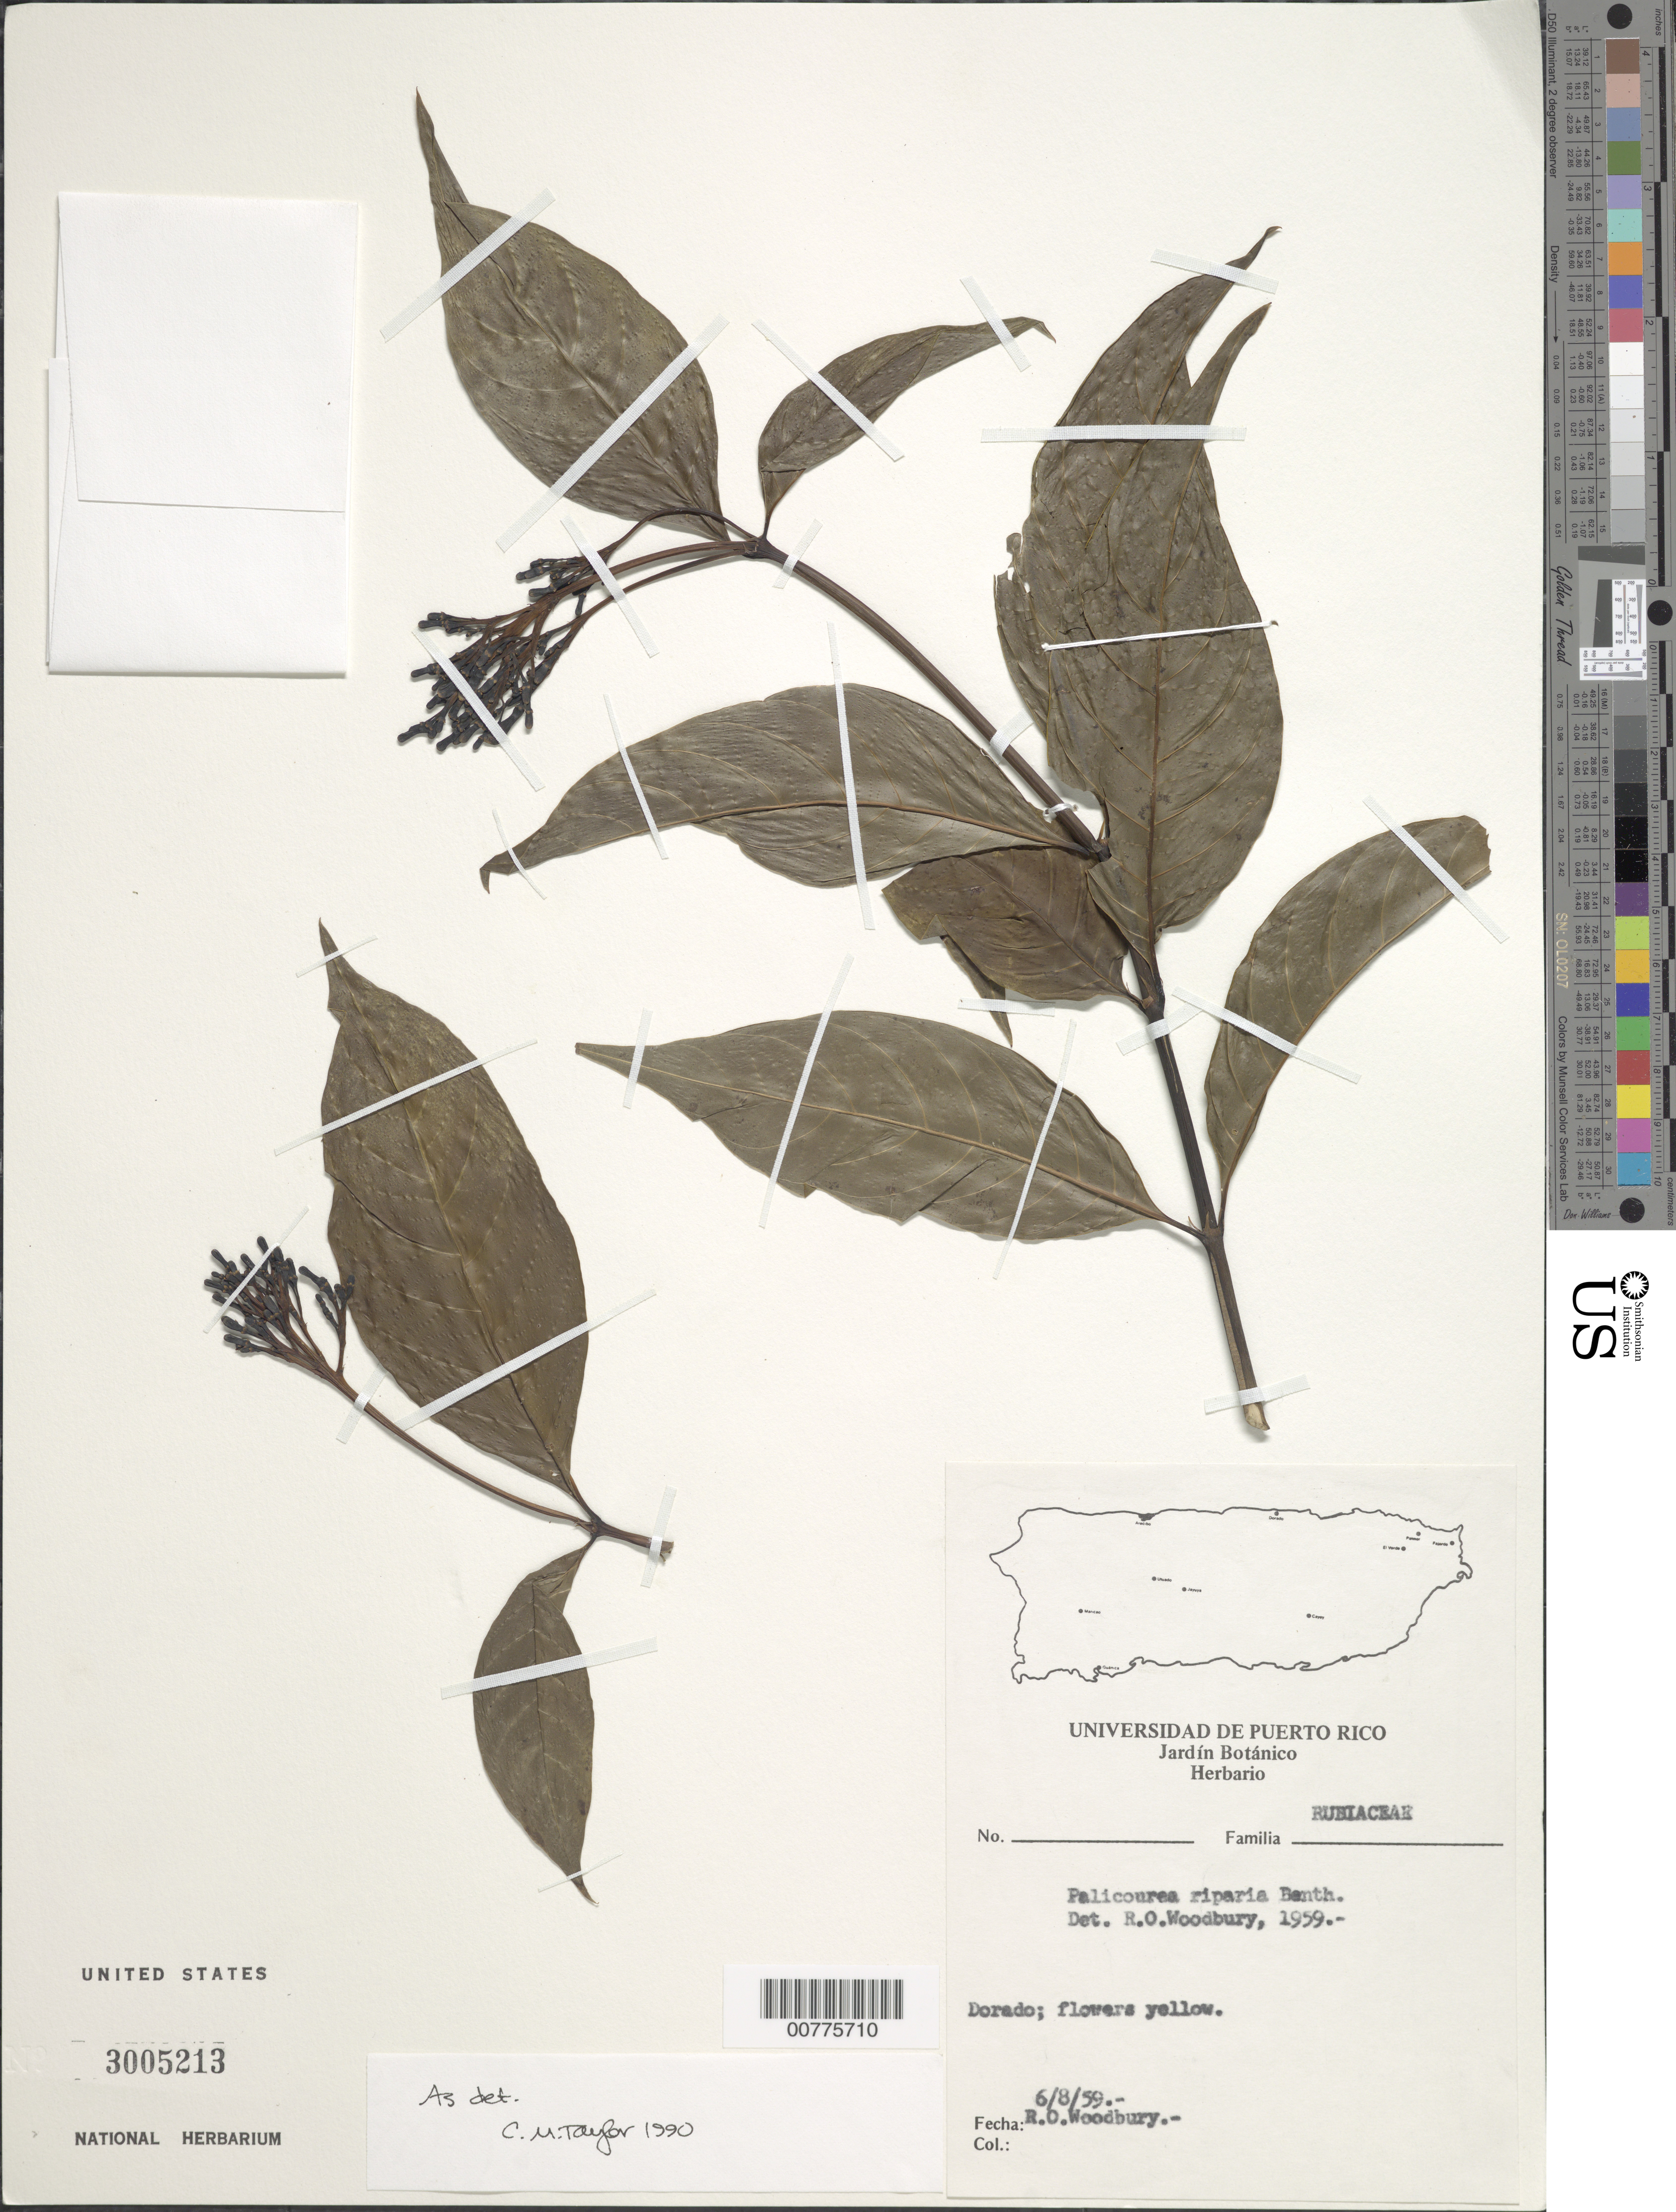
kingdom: Plantae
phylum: Tracheophyta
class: Magnoliopsida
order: Gentianales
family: Rubiaceae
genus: Palicourea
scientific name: Palicourea croceoides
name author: Desv. ex Ham.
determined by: Taylor, Charlotte M.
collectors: R. O. Woodbury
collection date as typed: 06 Aug 1959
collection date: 1959-08-06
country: Puerto Rico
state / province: Dorado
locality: Dorado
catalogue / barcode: US 3005213